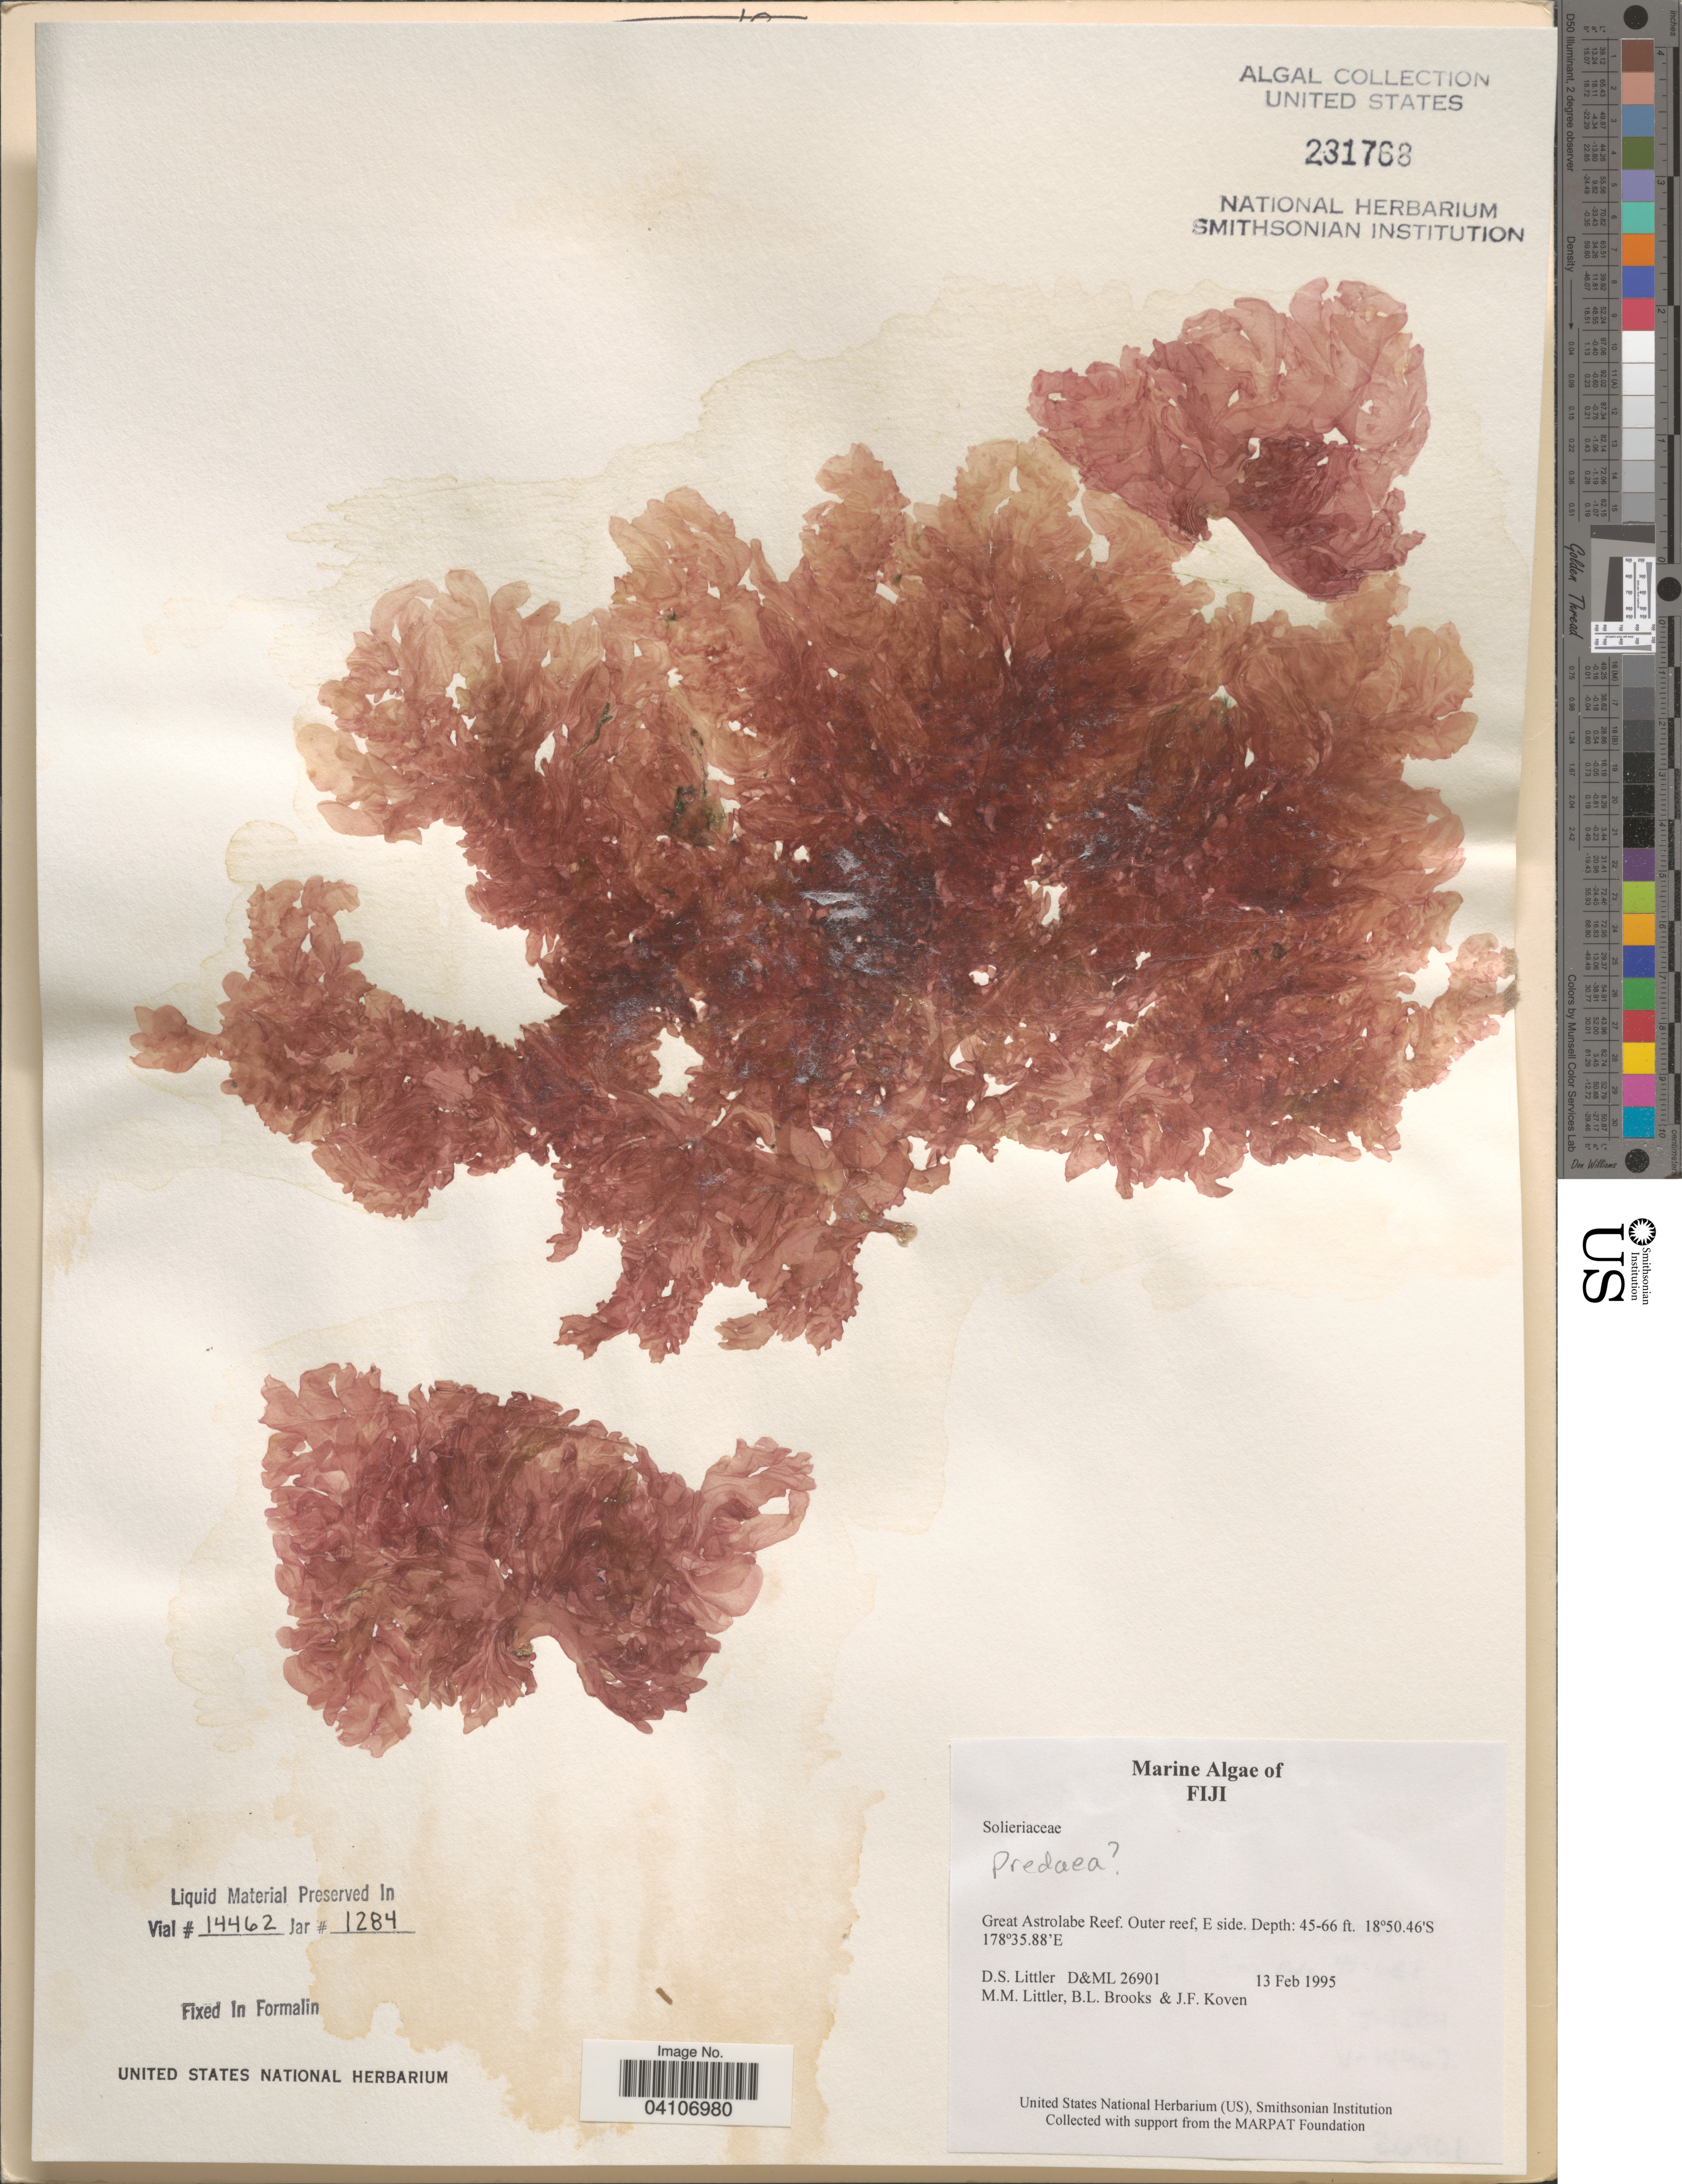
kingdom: Plantae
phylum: Rhodophyta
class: Florideophyceae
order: Nemastomatales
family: Nemastomataceae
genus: Predaea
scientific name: Predaea sp.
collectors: D. S. Littler, B. Brooks & J. Koven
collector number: D&ML26901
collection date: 1995-02-13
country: Fiji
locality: Great Astrolabe Reef. Outer reef, E side.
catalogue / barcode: US 231768